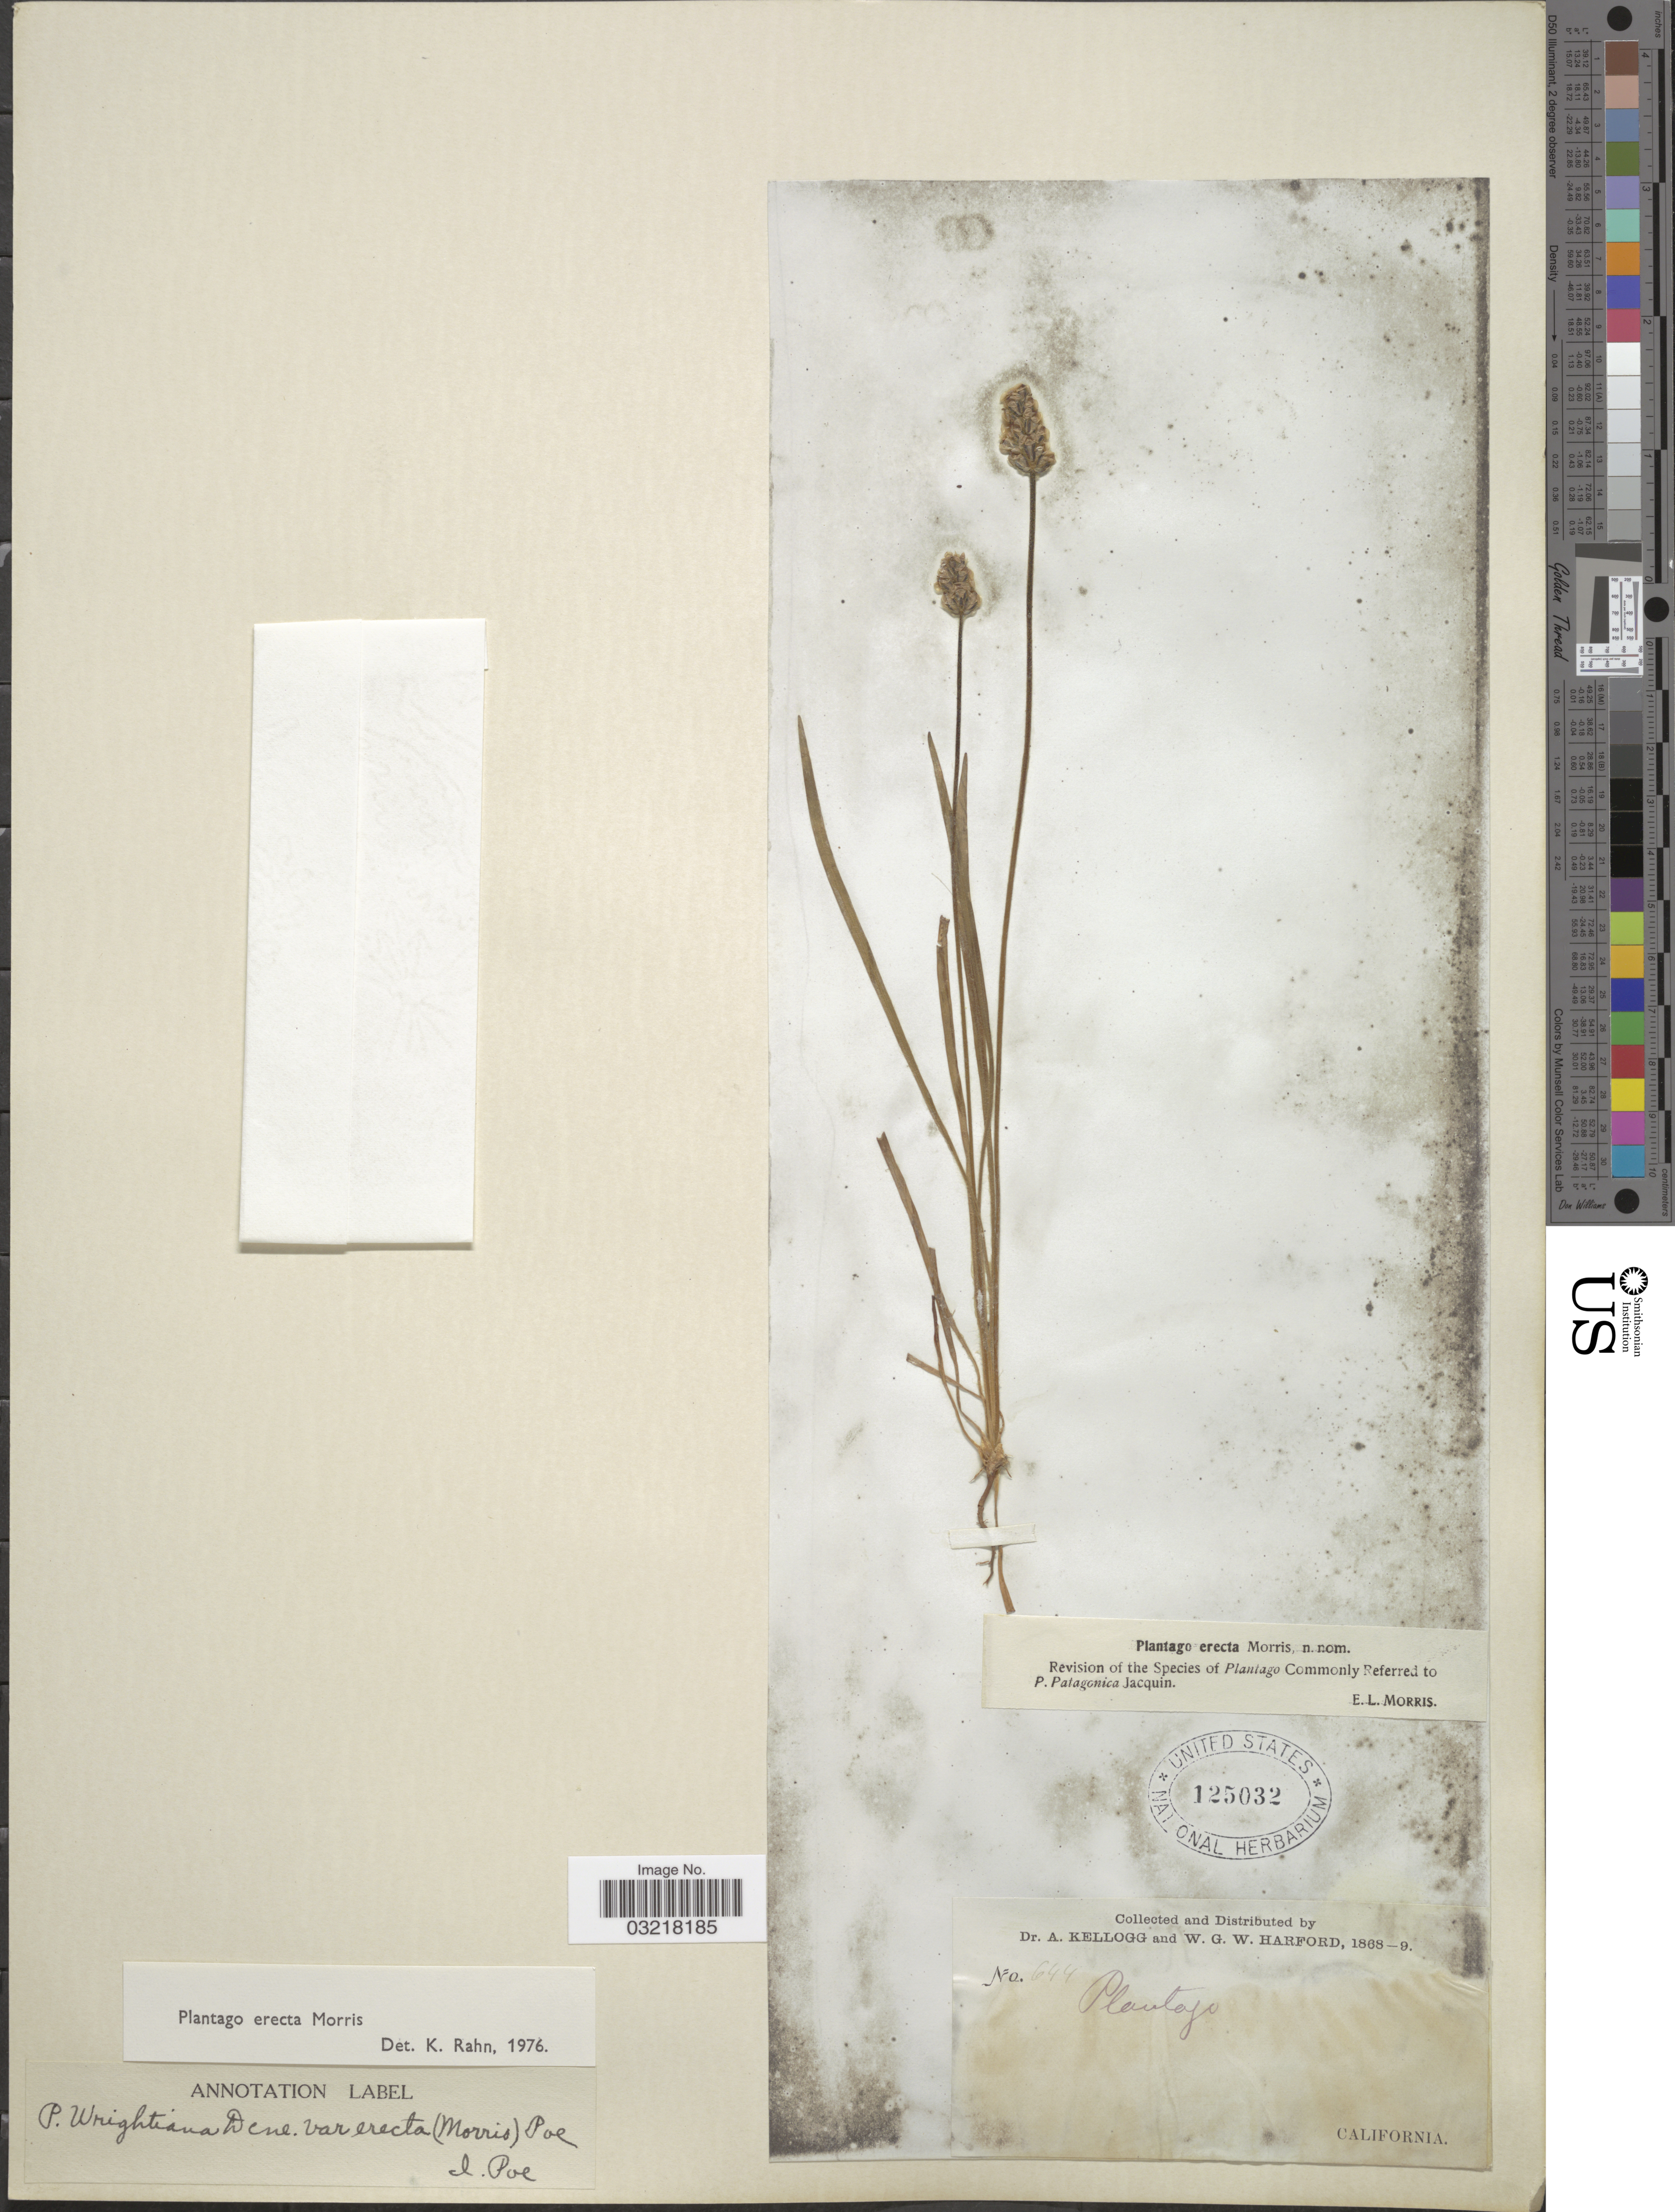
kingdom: Plantae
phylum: Tracheophyta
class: Magnoliopsida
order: Lamiales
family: Plantaginaceae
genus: Plantago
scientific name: Plantago erecta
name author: Morris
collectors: A. Kellogg & W. G. W. Harford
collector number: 644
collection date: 1868/1869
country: United States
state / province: California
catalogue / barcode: US 125032